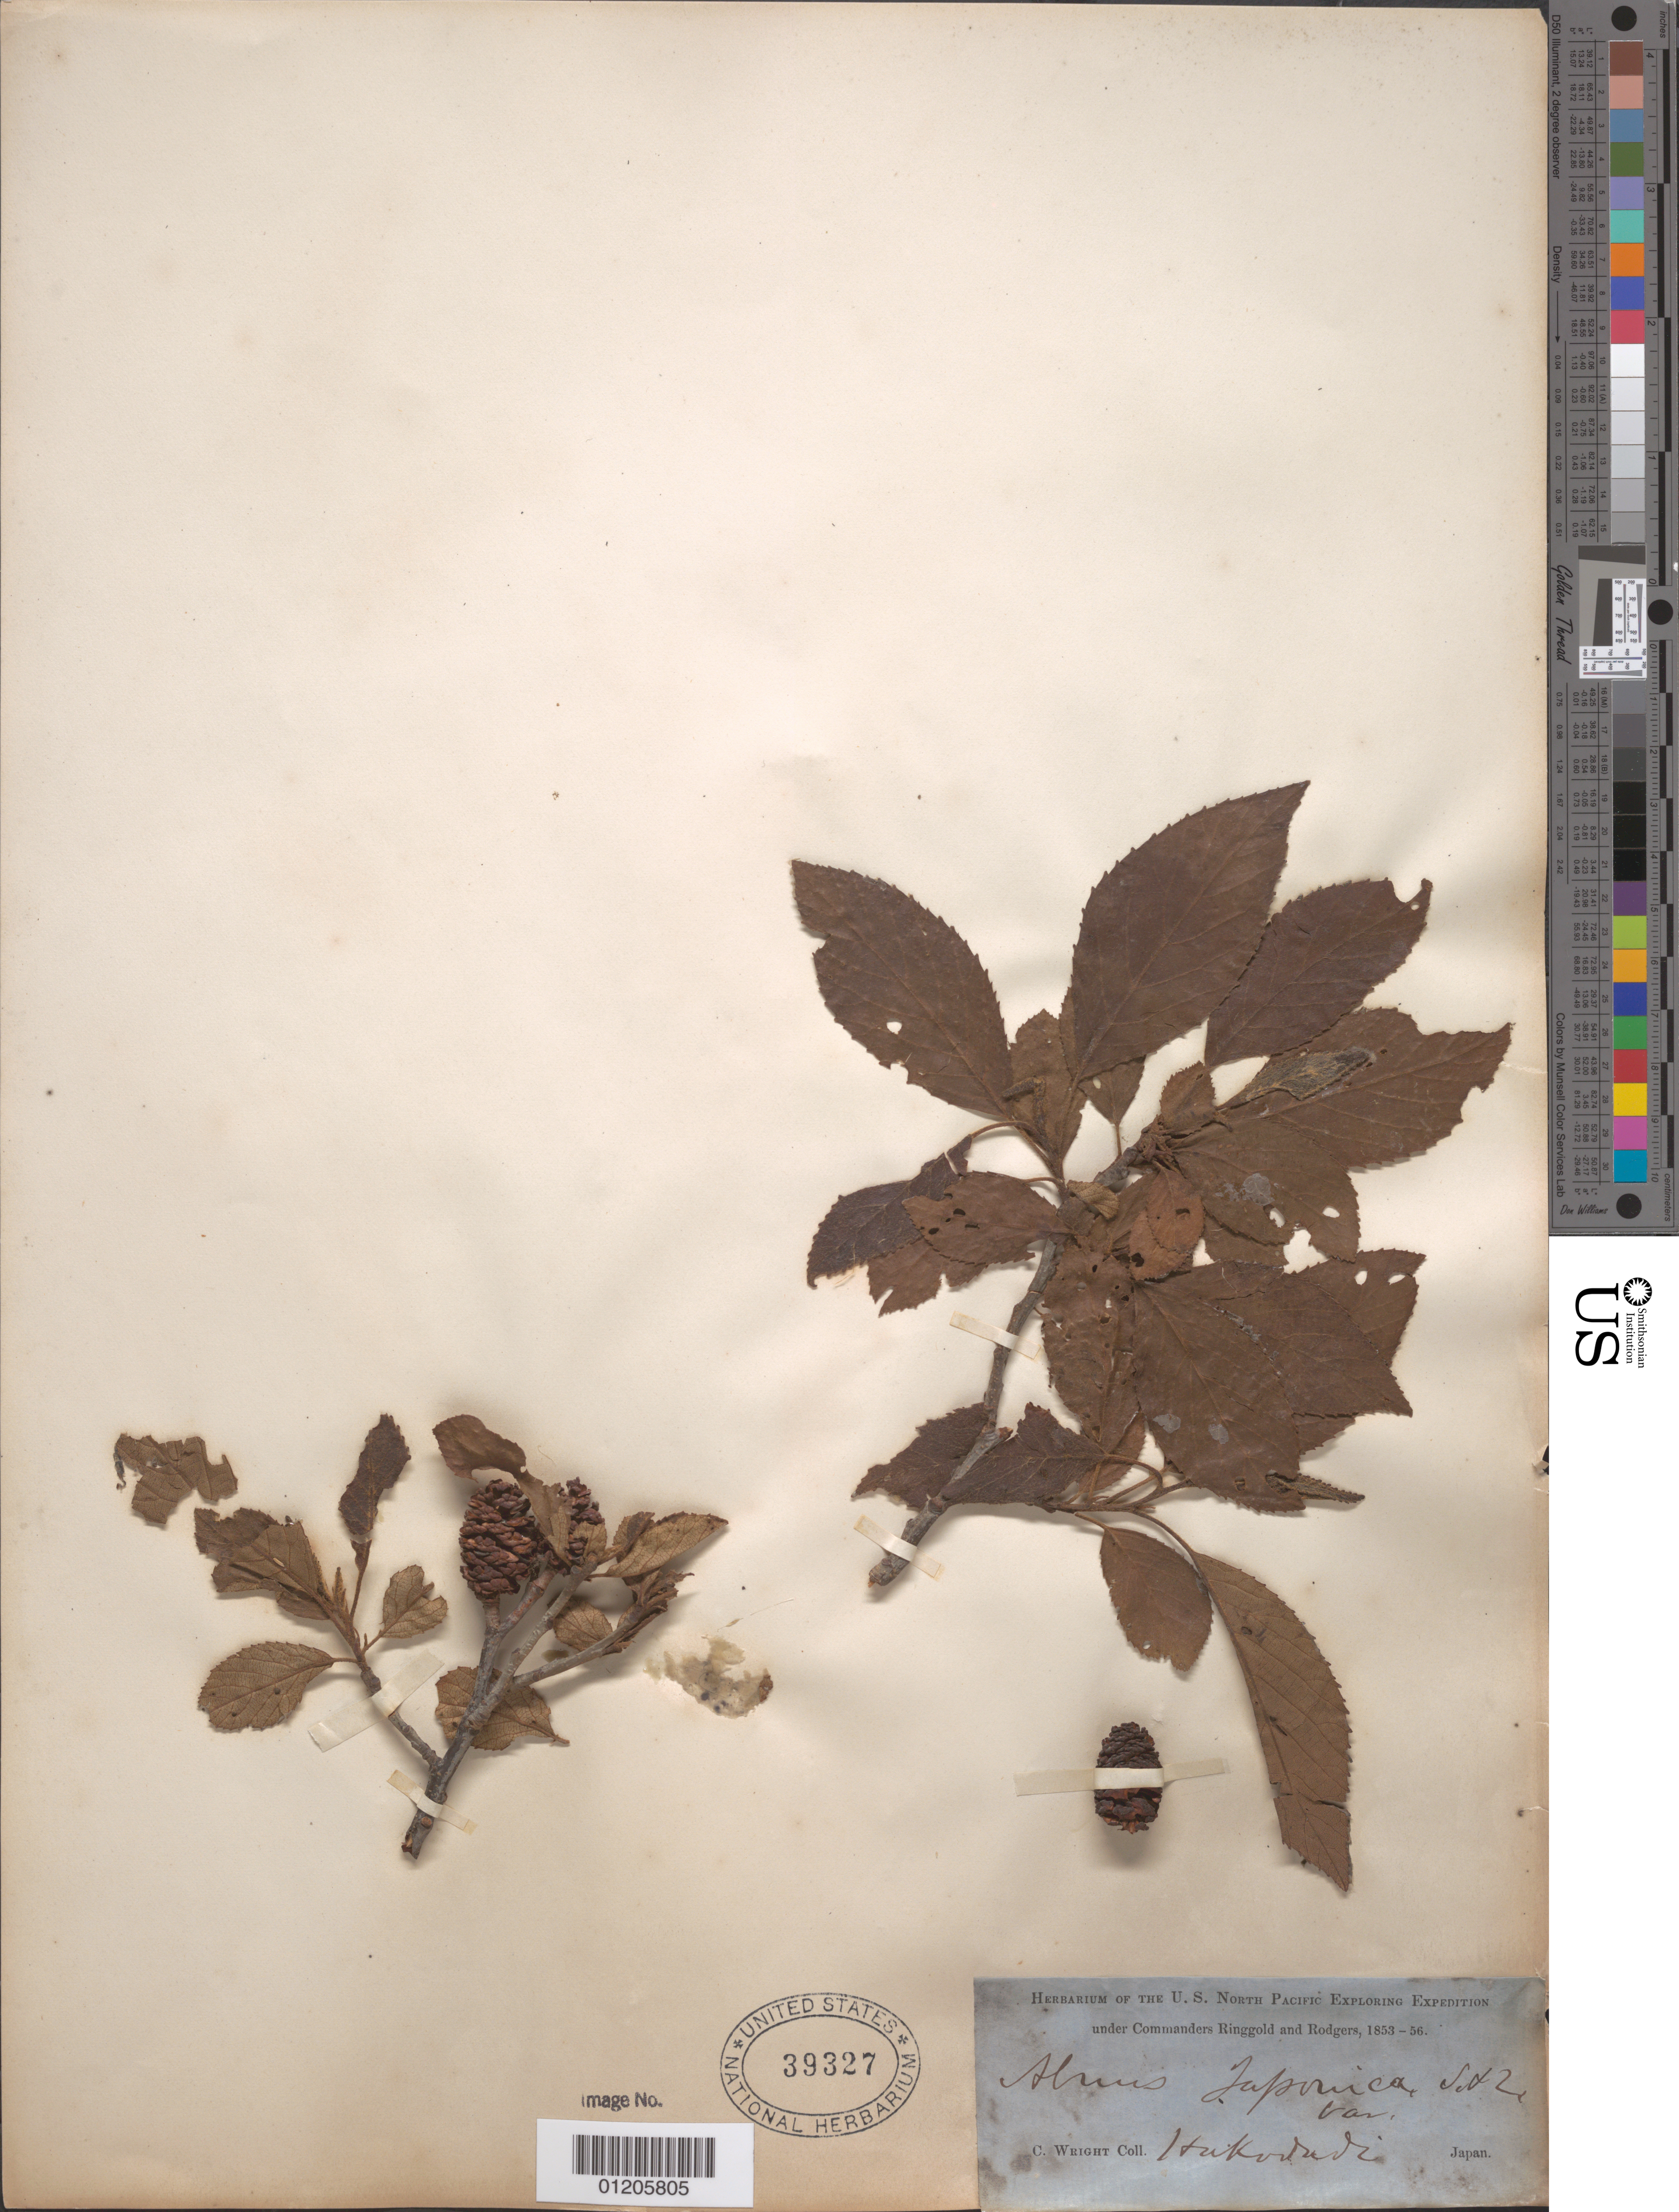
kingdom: Plantae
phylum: Tracheophyta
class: Magnoliopsida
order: Fagales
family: Betulaceae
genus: Alnus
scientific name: Alnus japonica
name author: (Thunb.) Steud.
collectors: C. Wright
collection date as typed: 1853 to -- --- 1856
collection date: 1853/1856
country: Japan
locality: Hako hadi.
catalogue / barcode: US 39327